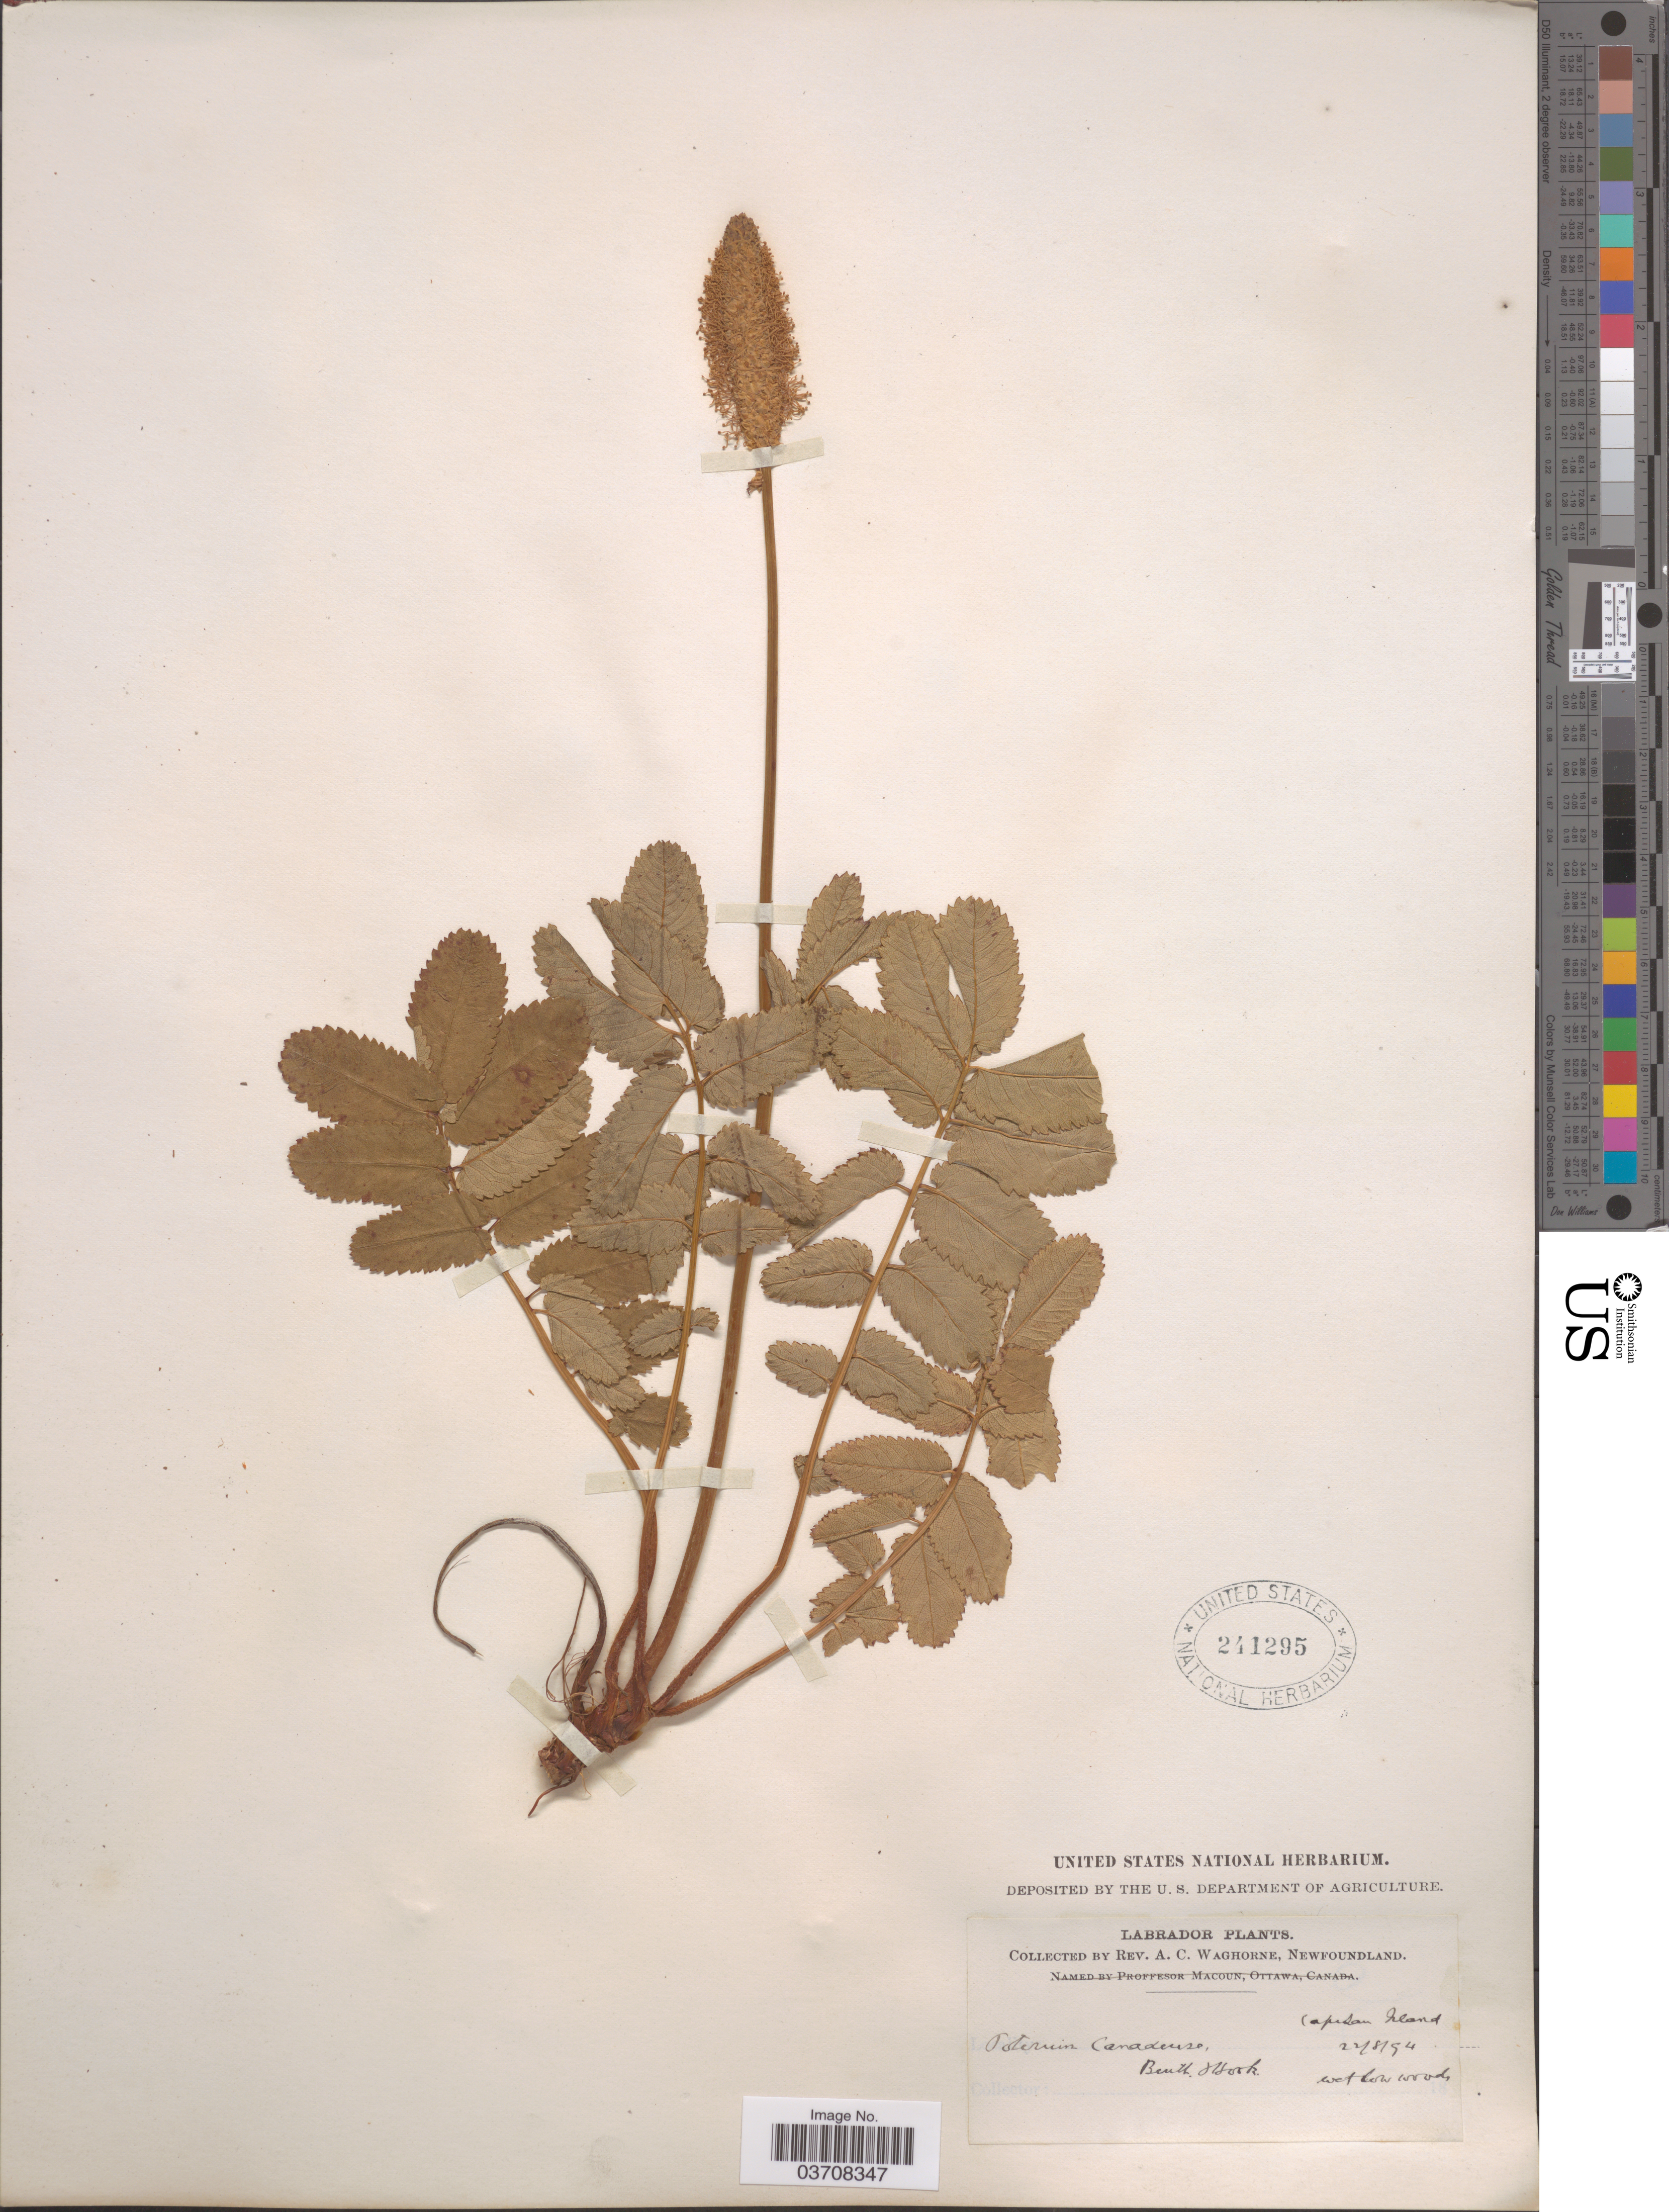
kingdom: Plantae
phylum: Tracheophyta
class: Magnoliopsida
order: Rosales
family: Rosaceae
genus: Sanguisorba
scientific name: Sanguisorba canadensis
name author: L.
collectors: A. Waghorne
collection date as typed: Transcribed d/m/y: 22/8/94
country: Canada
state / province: Newfoundland and Labrador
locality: Labrador. Capstan Island.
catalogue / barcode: US 241295